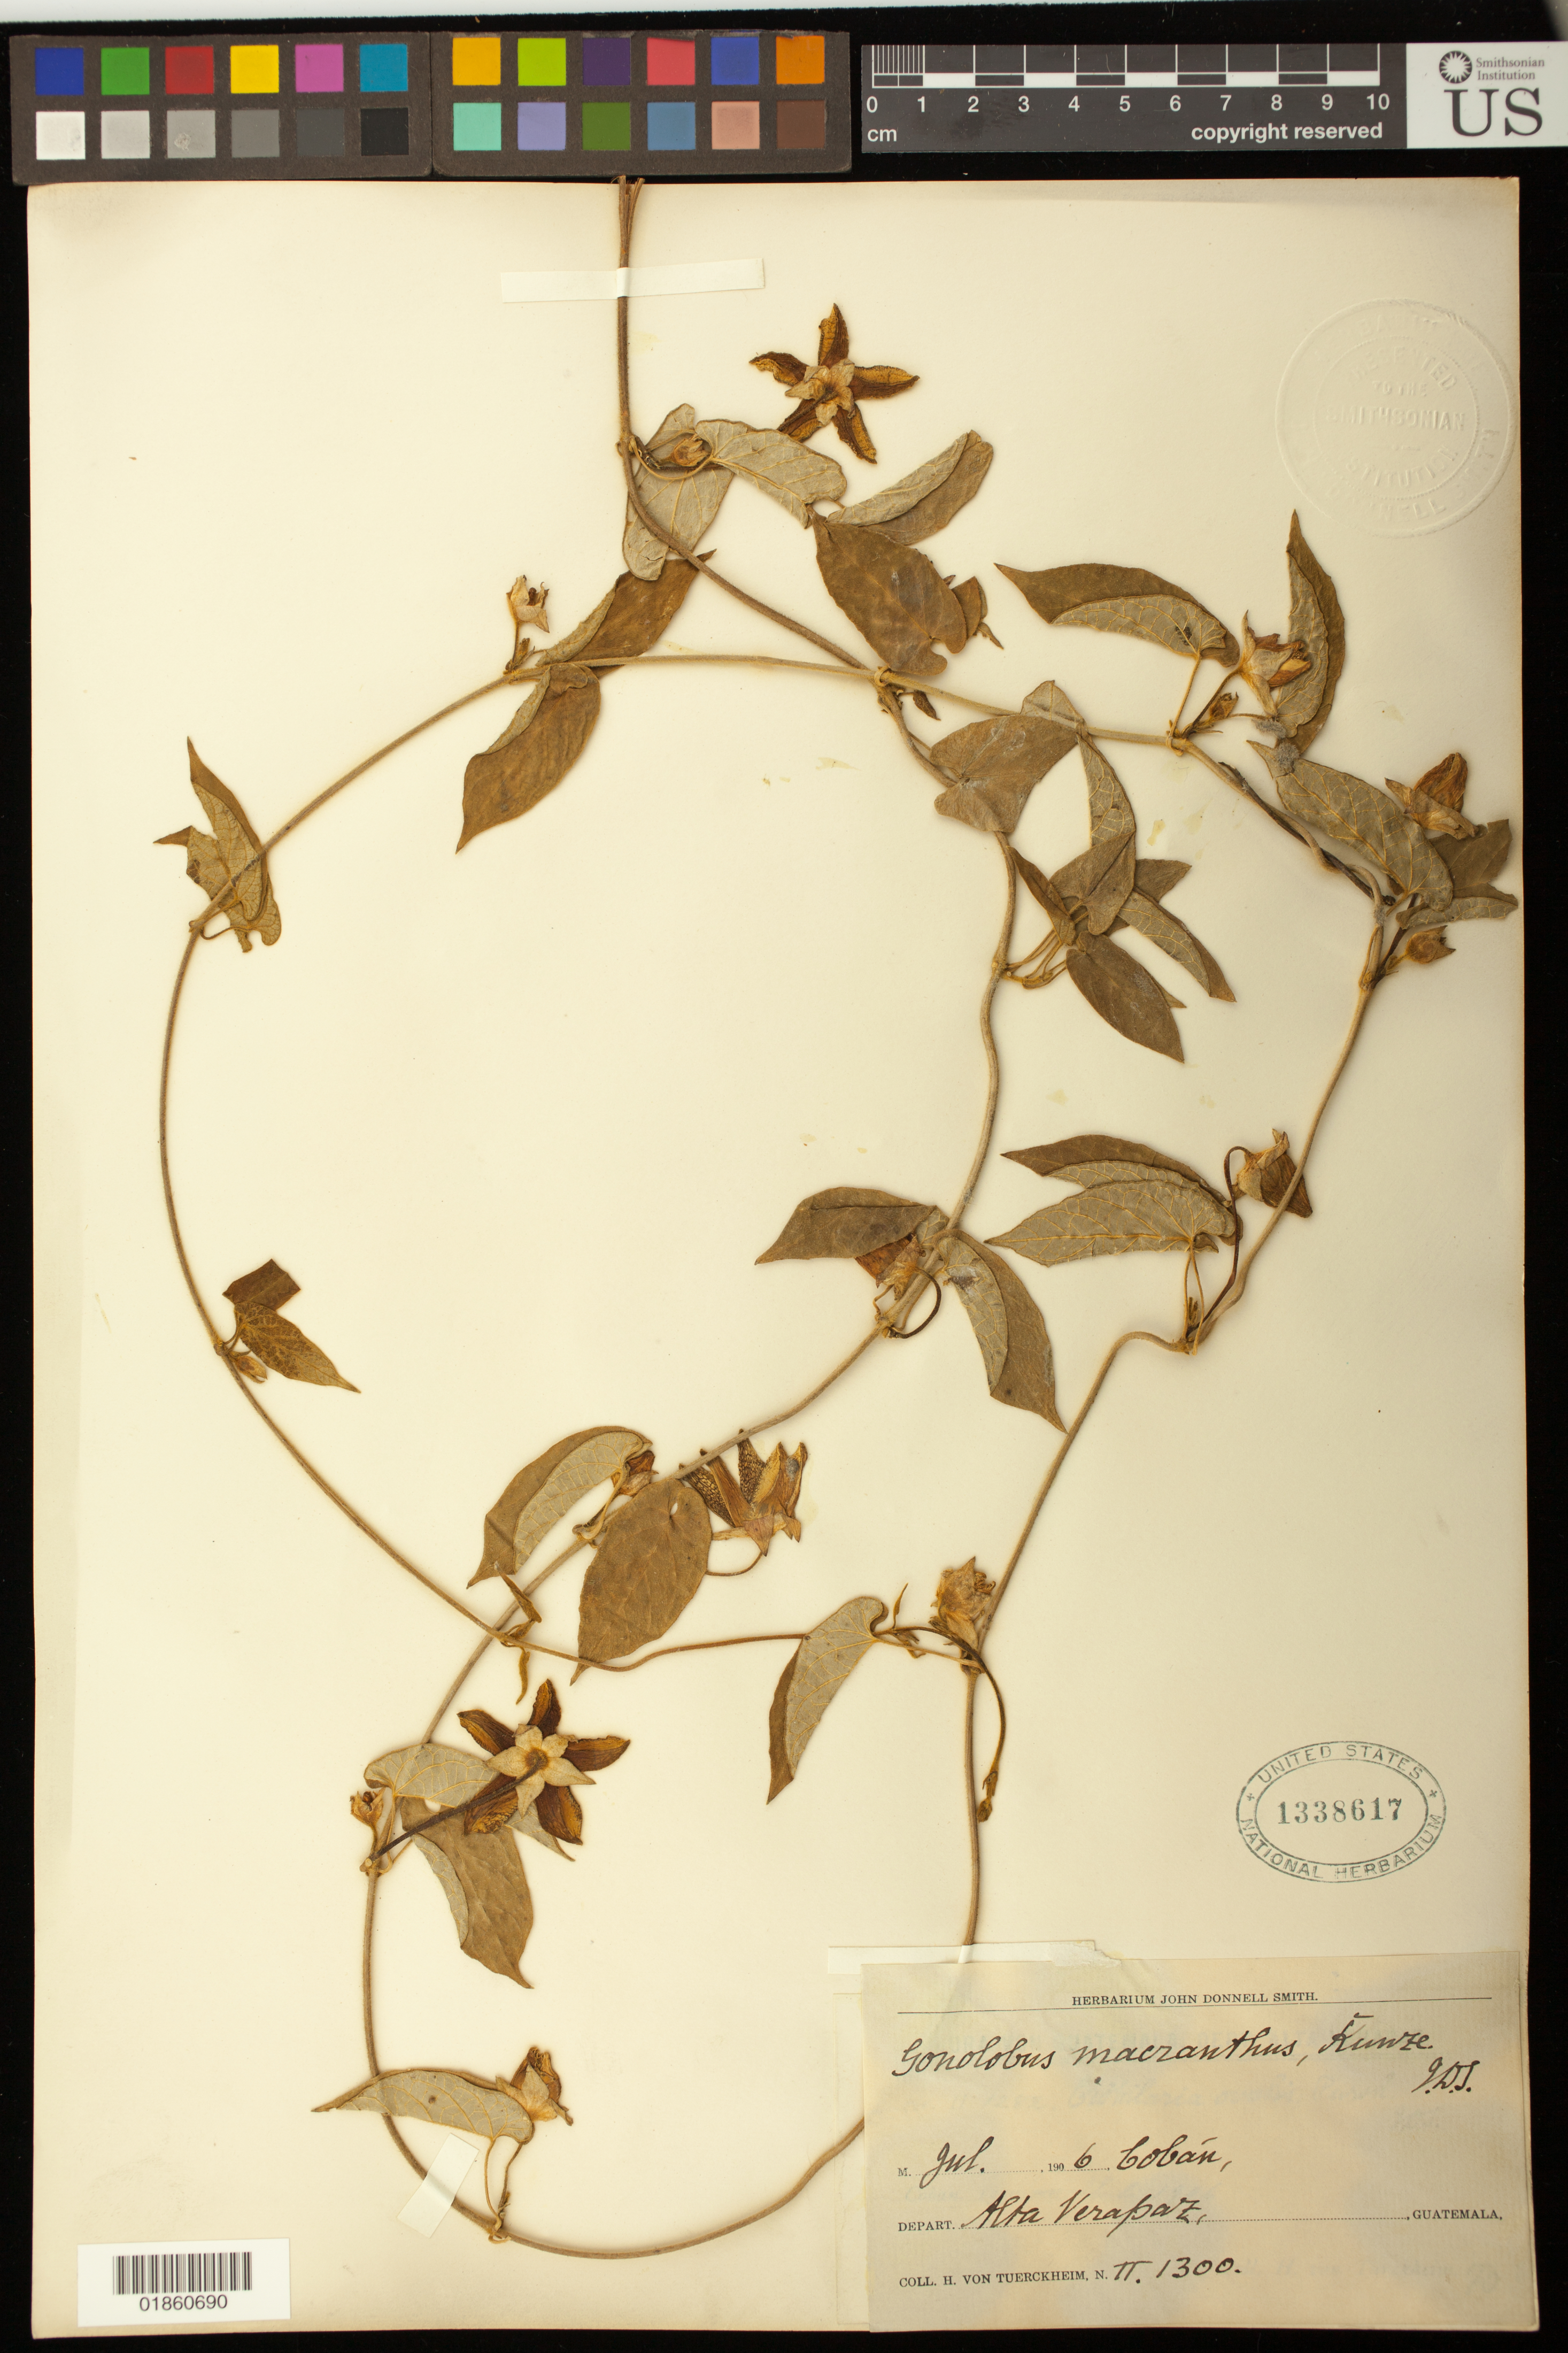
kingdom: Plantae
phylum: Tracheophyta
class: Magnoliopsida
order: Gentianales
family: Apocynaceae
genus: Gonolobus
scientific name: Gonolobus macranthus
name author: Kunze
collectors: H. von Türckheim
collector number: II 1300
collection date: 1906-07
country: Guatemala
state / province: Alta Verapaz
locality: Cobán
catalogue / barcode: US 1338617